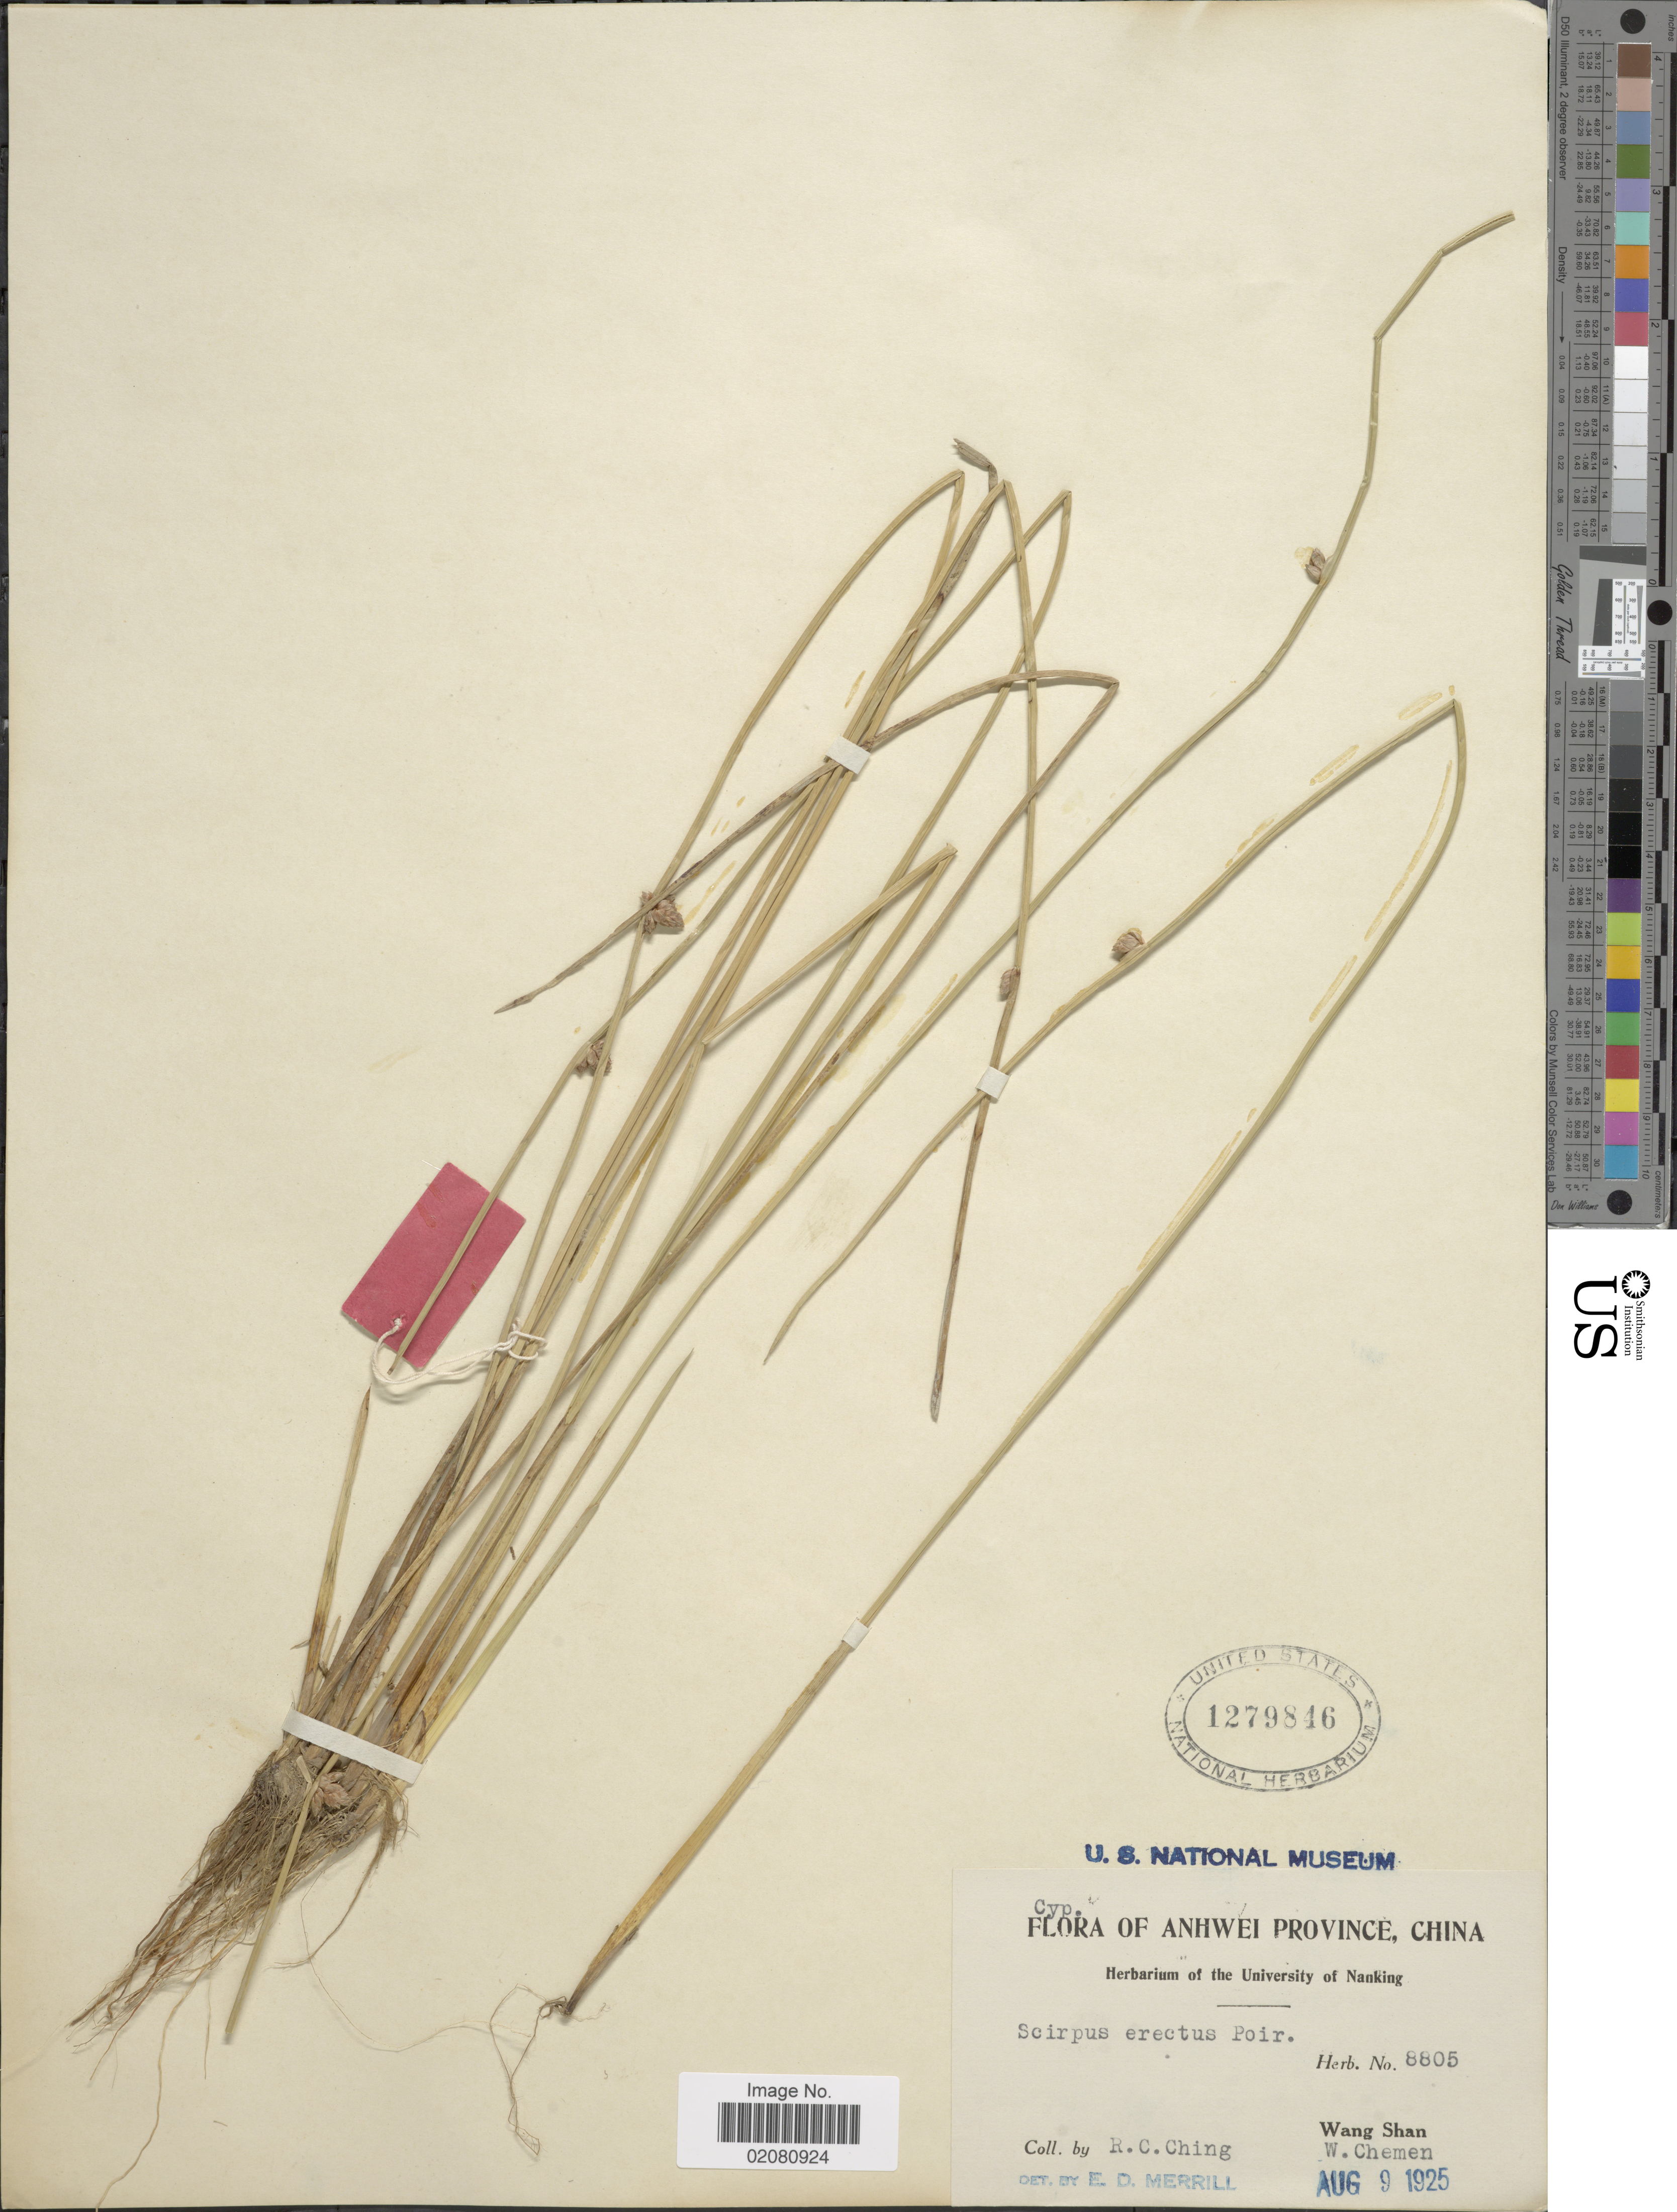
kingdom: Plantae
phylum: Tracheophyta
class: Liliopsida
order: Poales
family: Cyperaceae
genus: Schoenoplectus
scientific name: Schoenoplectus juncoides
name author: (Roxb.) Palla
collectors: R. C. Ching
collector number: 8805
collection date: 1925-08-09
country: China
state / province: Anhui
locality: Anhwei Province. Wang Shan. W. Chemen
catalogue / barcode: US 1279846